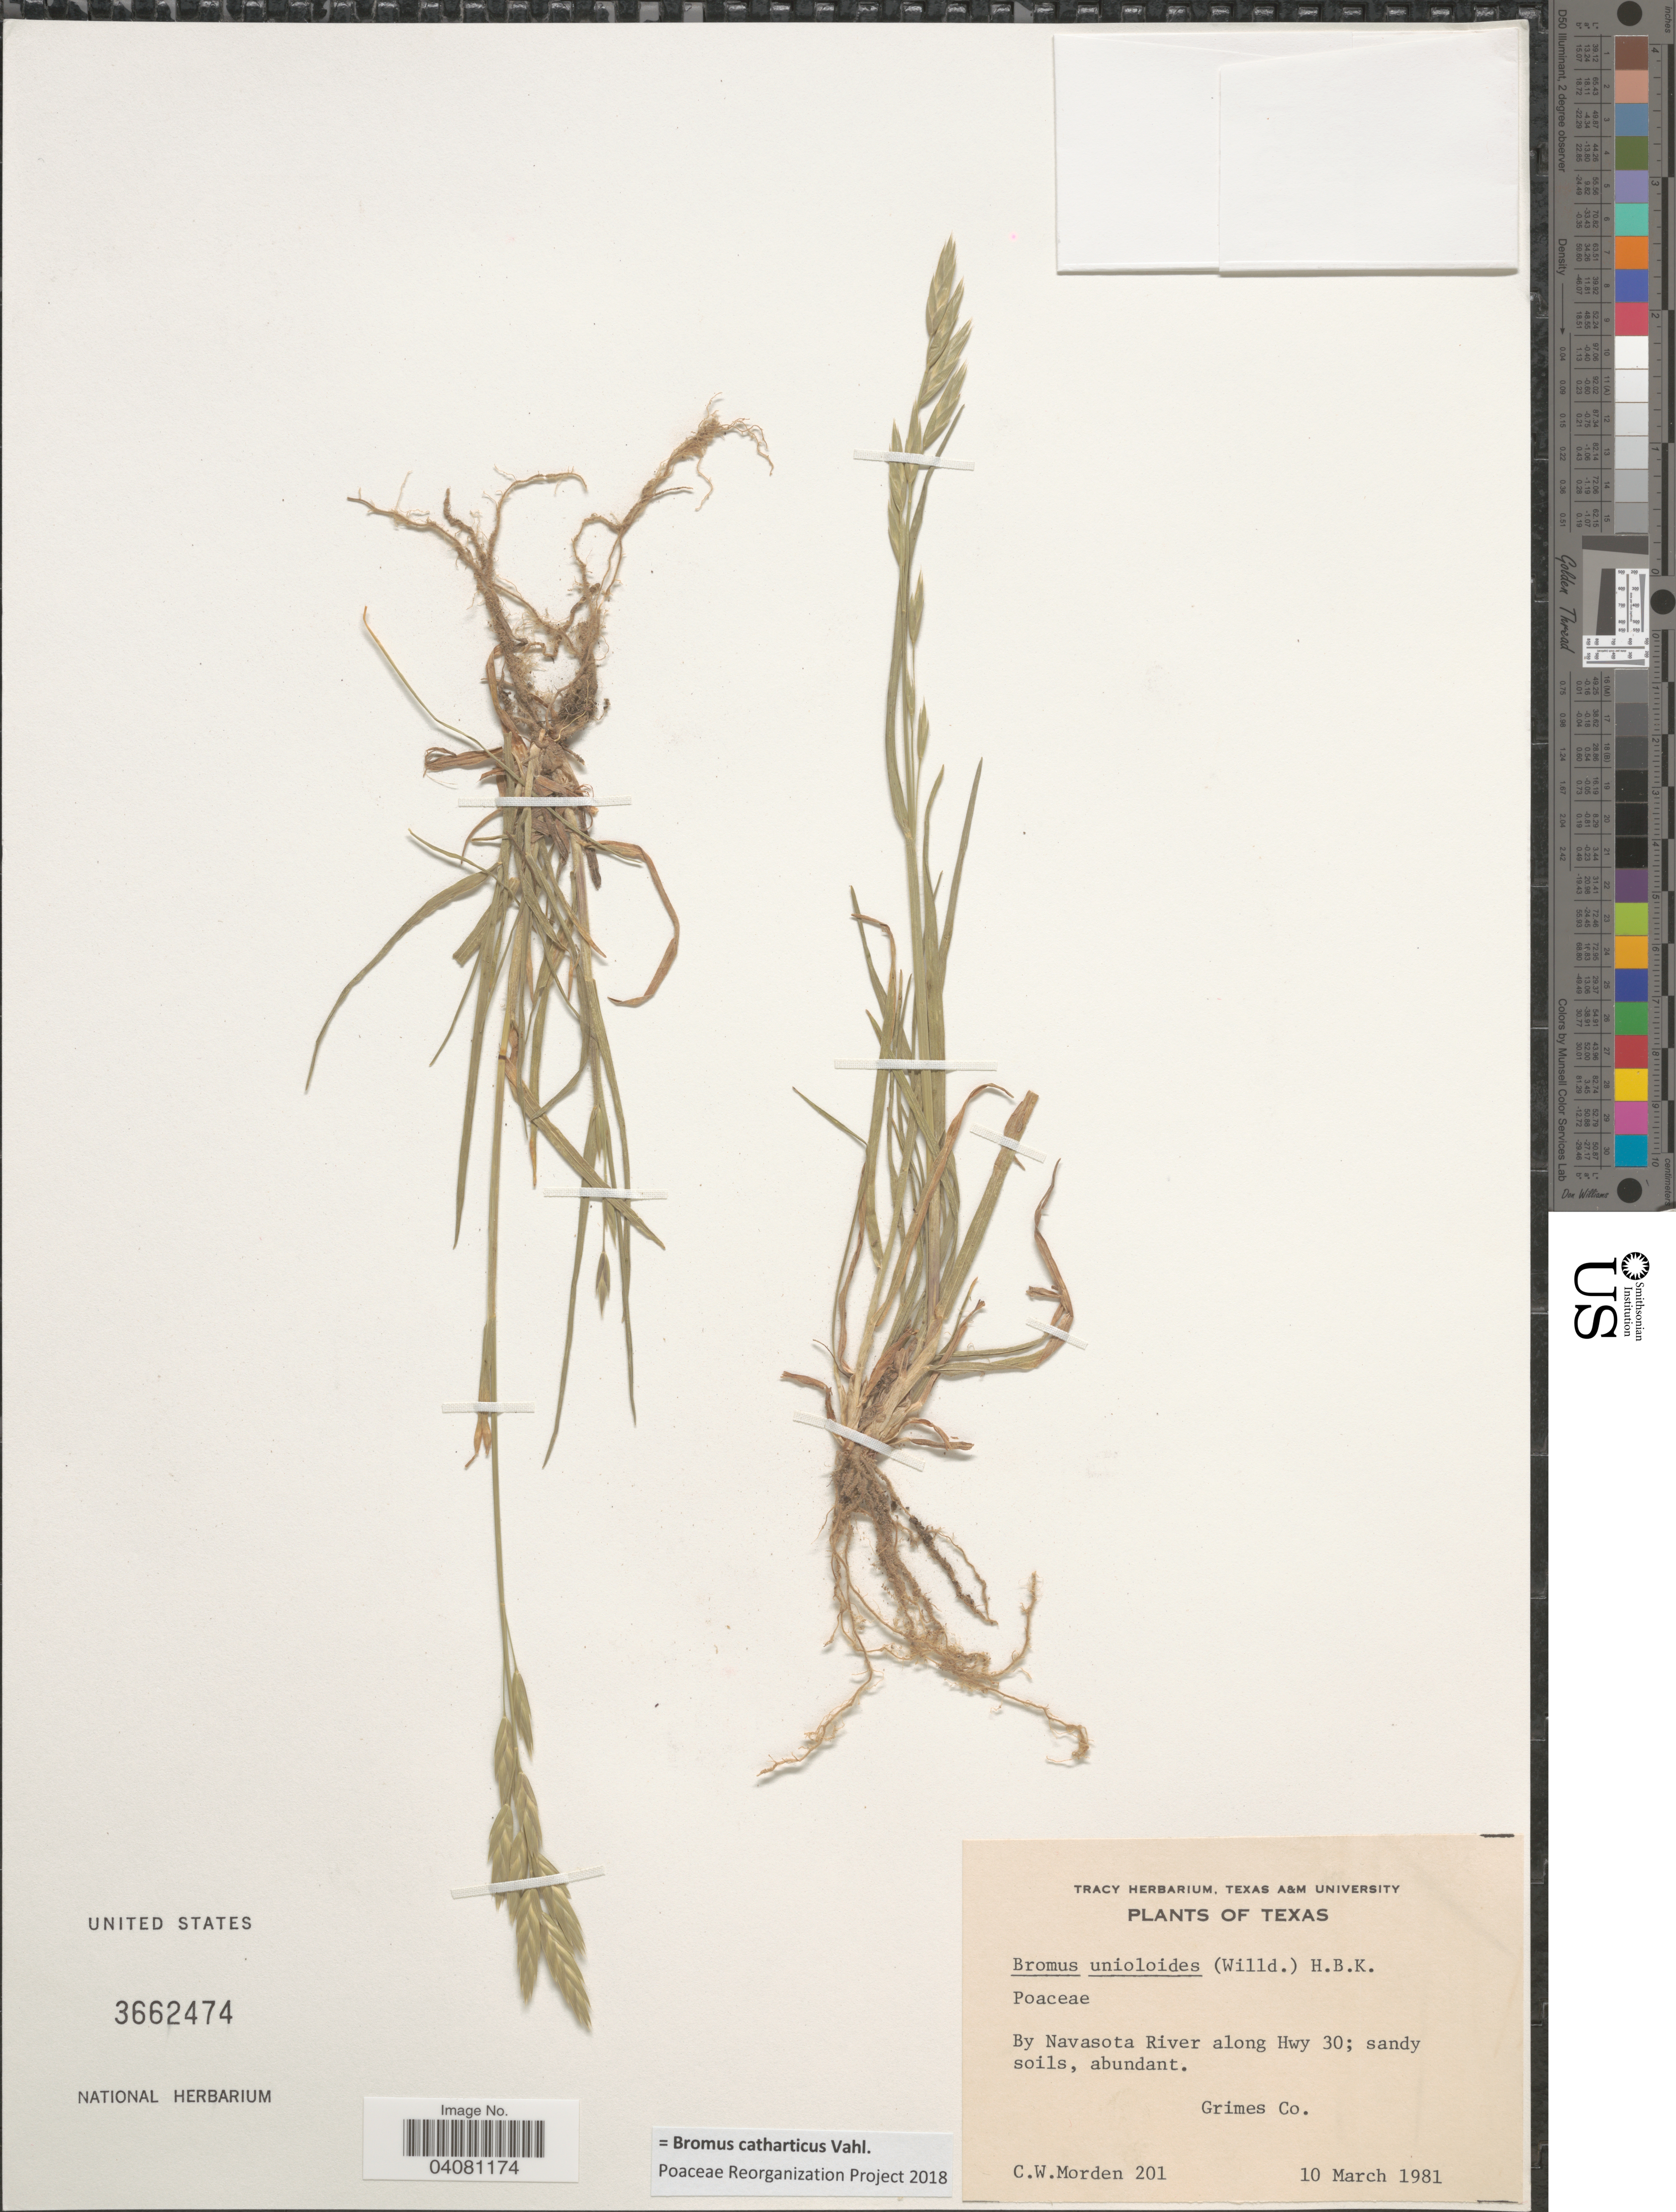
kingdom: Plantae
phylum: Tracheophyta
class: Liliopsida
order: Poales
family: Poaceae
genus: Bromus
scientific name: Bromus catharticus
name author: Vahl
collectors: C. Morden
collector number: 201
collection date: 1981-03-10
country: United States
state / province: Texas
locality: By Navasota River along Hwy. 30. Grimes Co.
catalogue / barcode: US 3662474